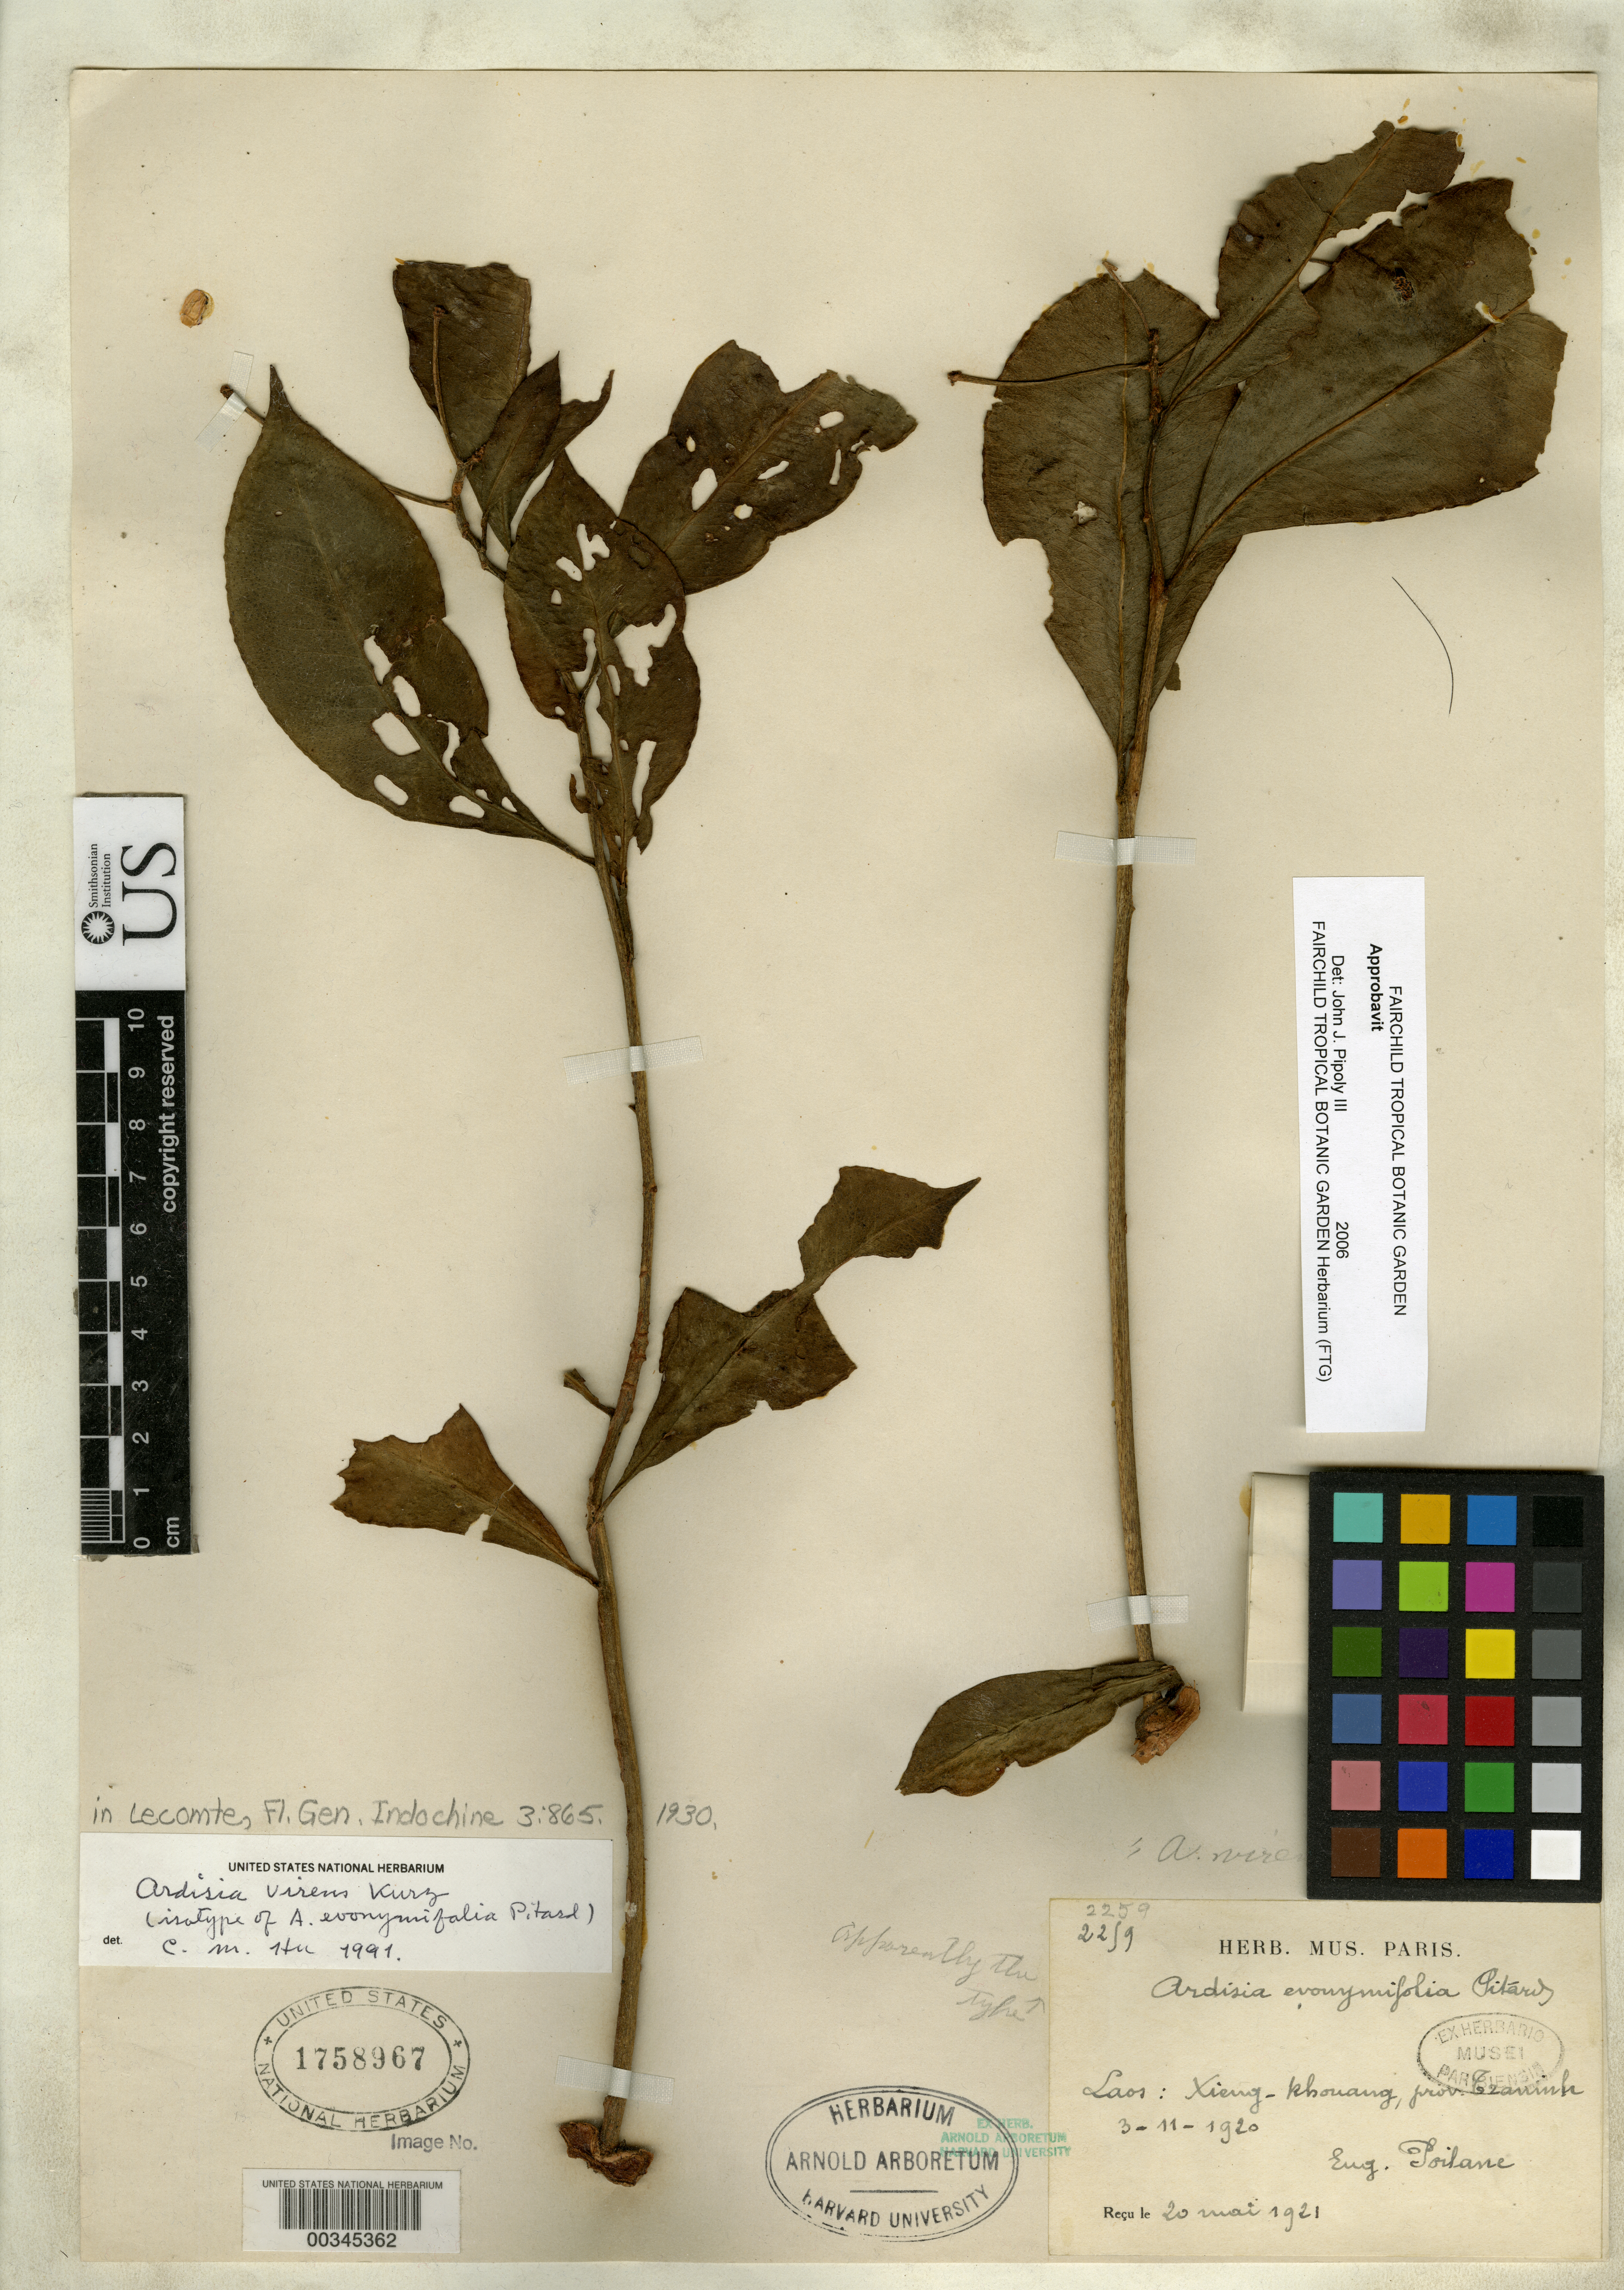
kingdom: Plantae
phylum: Tracheophyta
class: Magnoliopsida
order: Ericales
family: Primulaceae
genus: Ardisia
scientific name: Ardisia evonymifolia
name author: Pit. in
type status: Isosyntype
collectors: E. Poilane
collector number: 2259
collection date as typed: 20 May 1921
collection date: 1921-05-20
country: Laos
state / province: Xiangkhoang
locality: Tzanninh.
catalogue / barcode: US 1758967